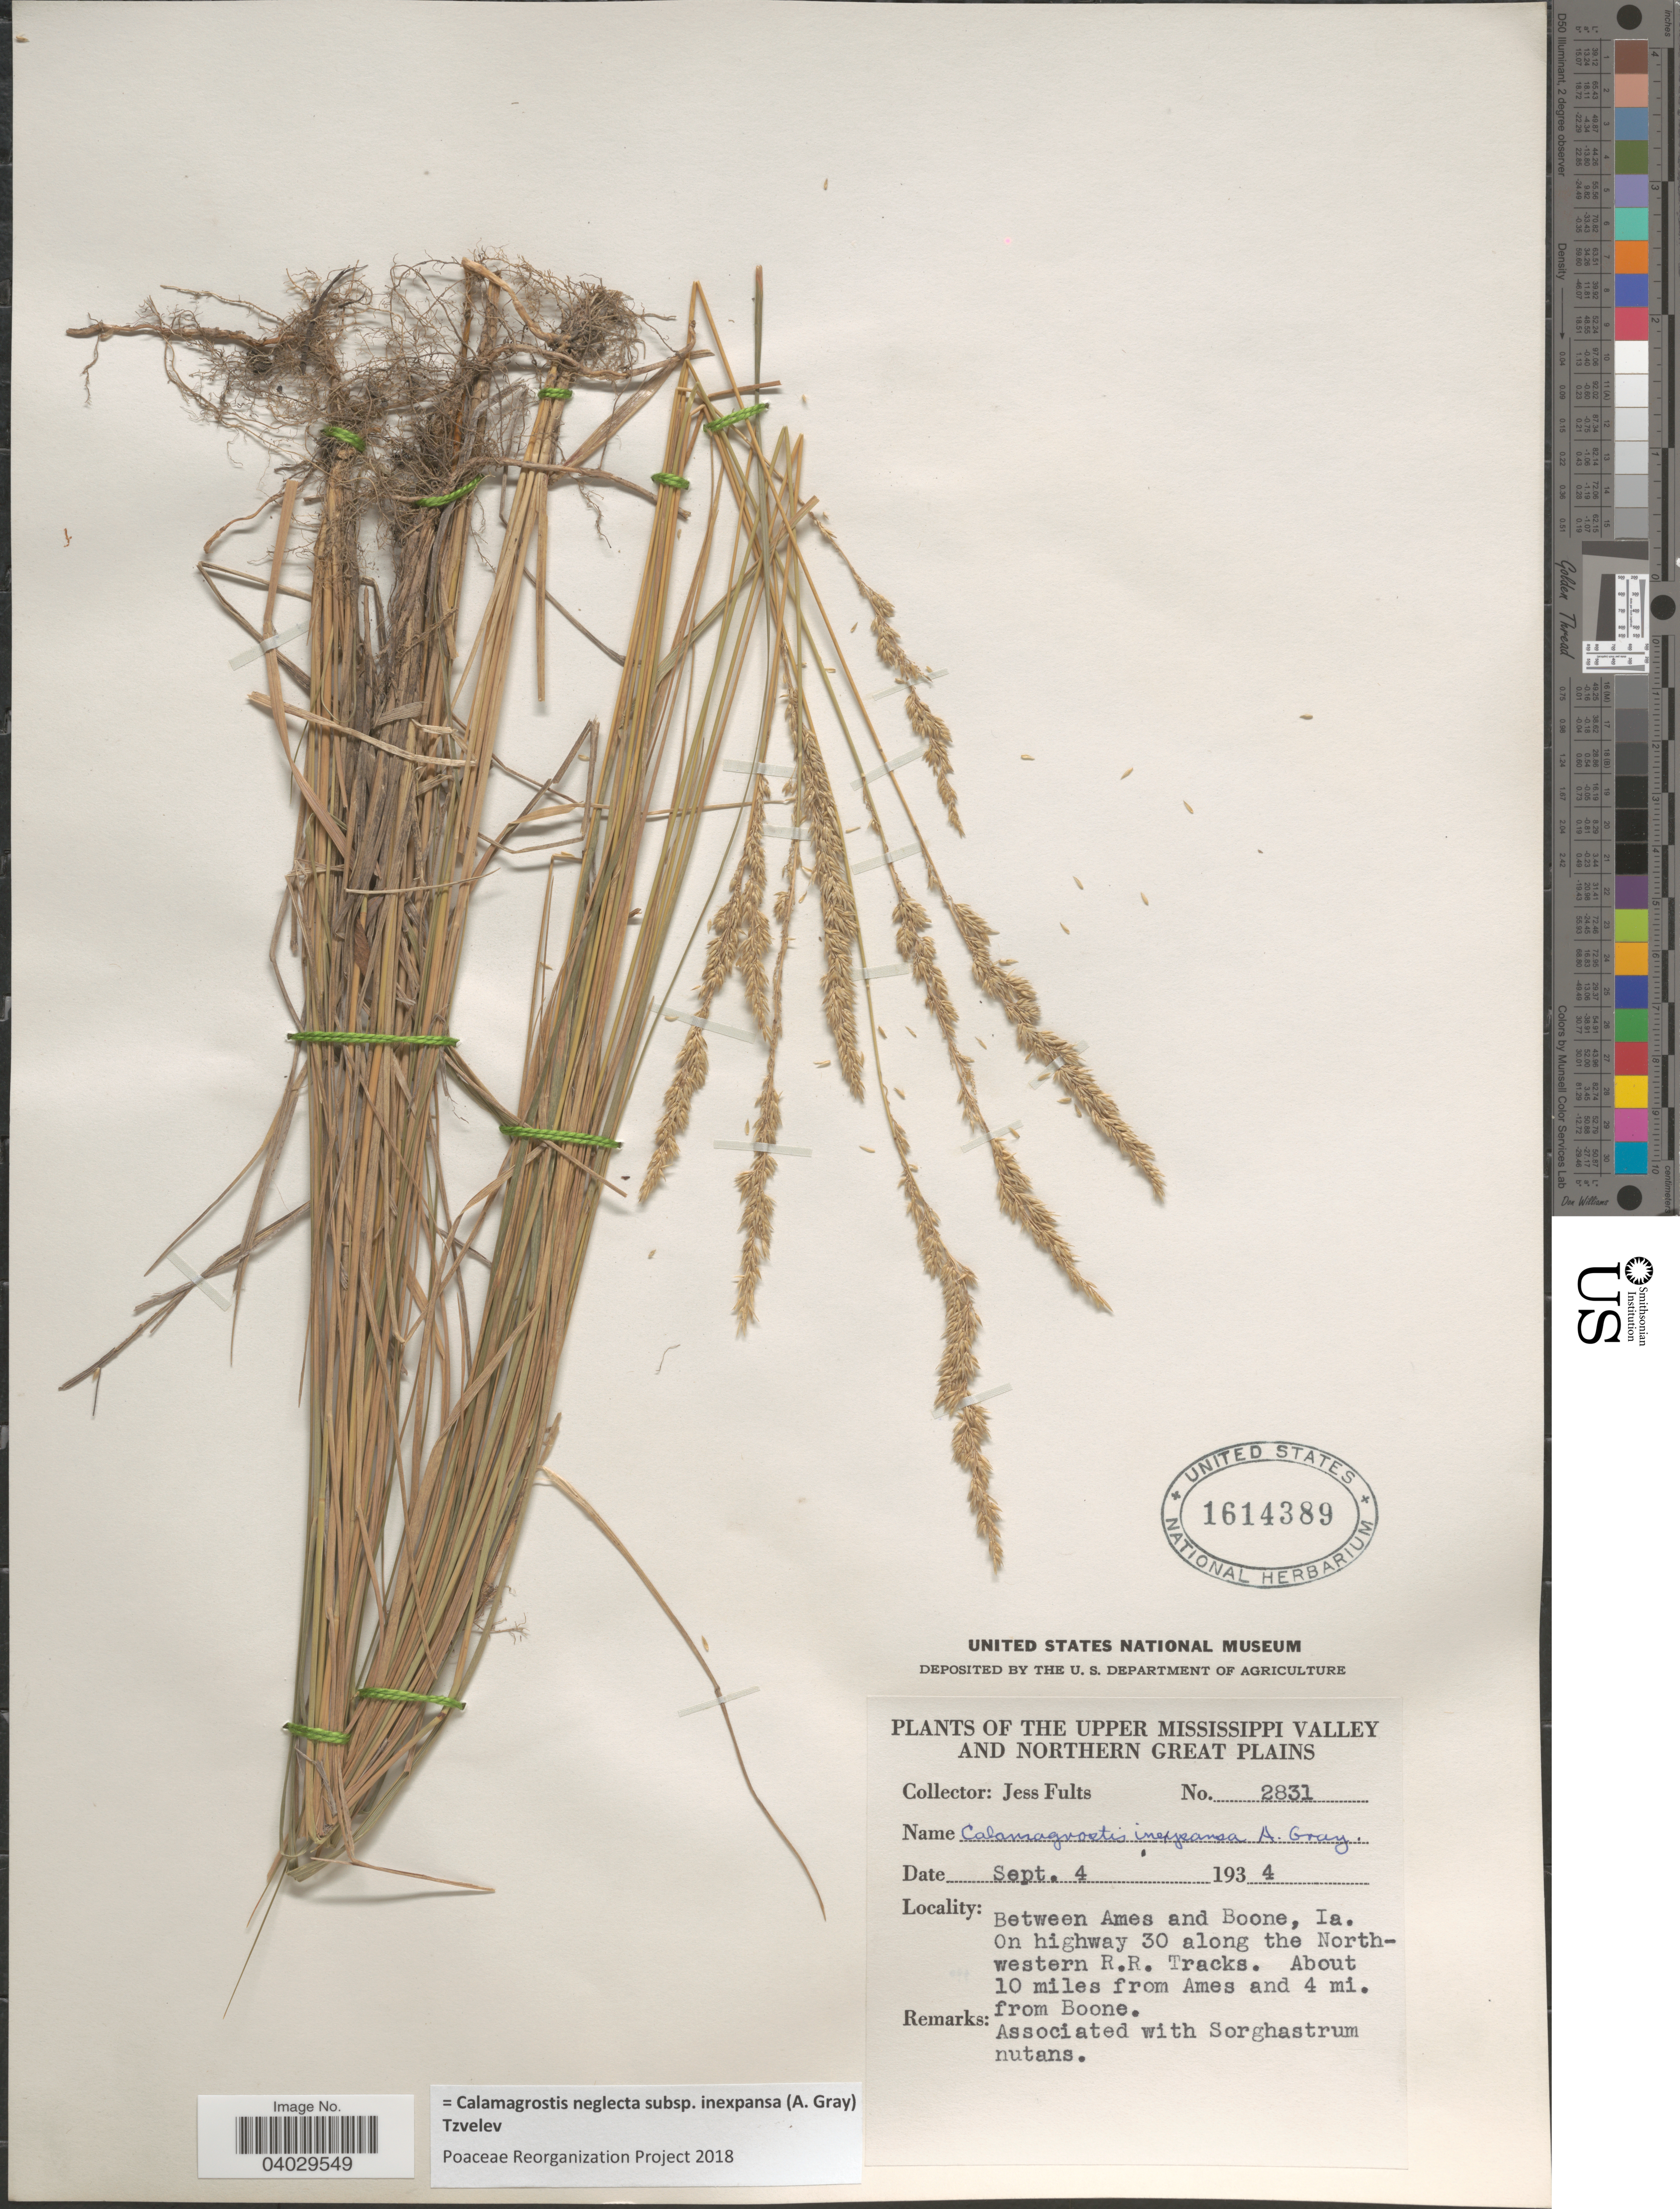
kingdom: Plantae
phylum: Tracheophyta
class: Liliopsida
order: Poales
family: Poaceae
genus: Calamagrostis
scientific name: Calamagrostis neglecta subsp. inexpansa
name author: (A. Gray) Tzvelev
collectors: J. Fults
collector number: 2831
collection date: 1934-09-04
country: United States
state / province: Iowa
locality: The Upper Mississippi Valley and Northern Great Plains. Between Ames and Boone, Ia. On highway 30 along the North-western R.R. Tracks. About 10 miles from Ames and 4 miles from Boone.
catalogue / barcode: US 1614389